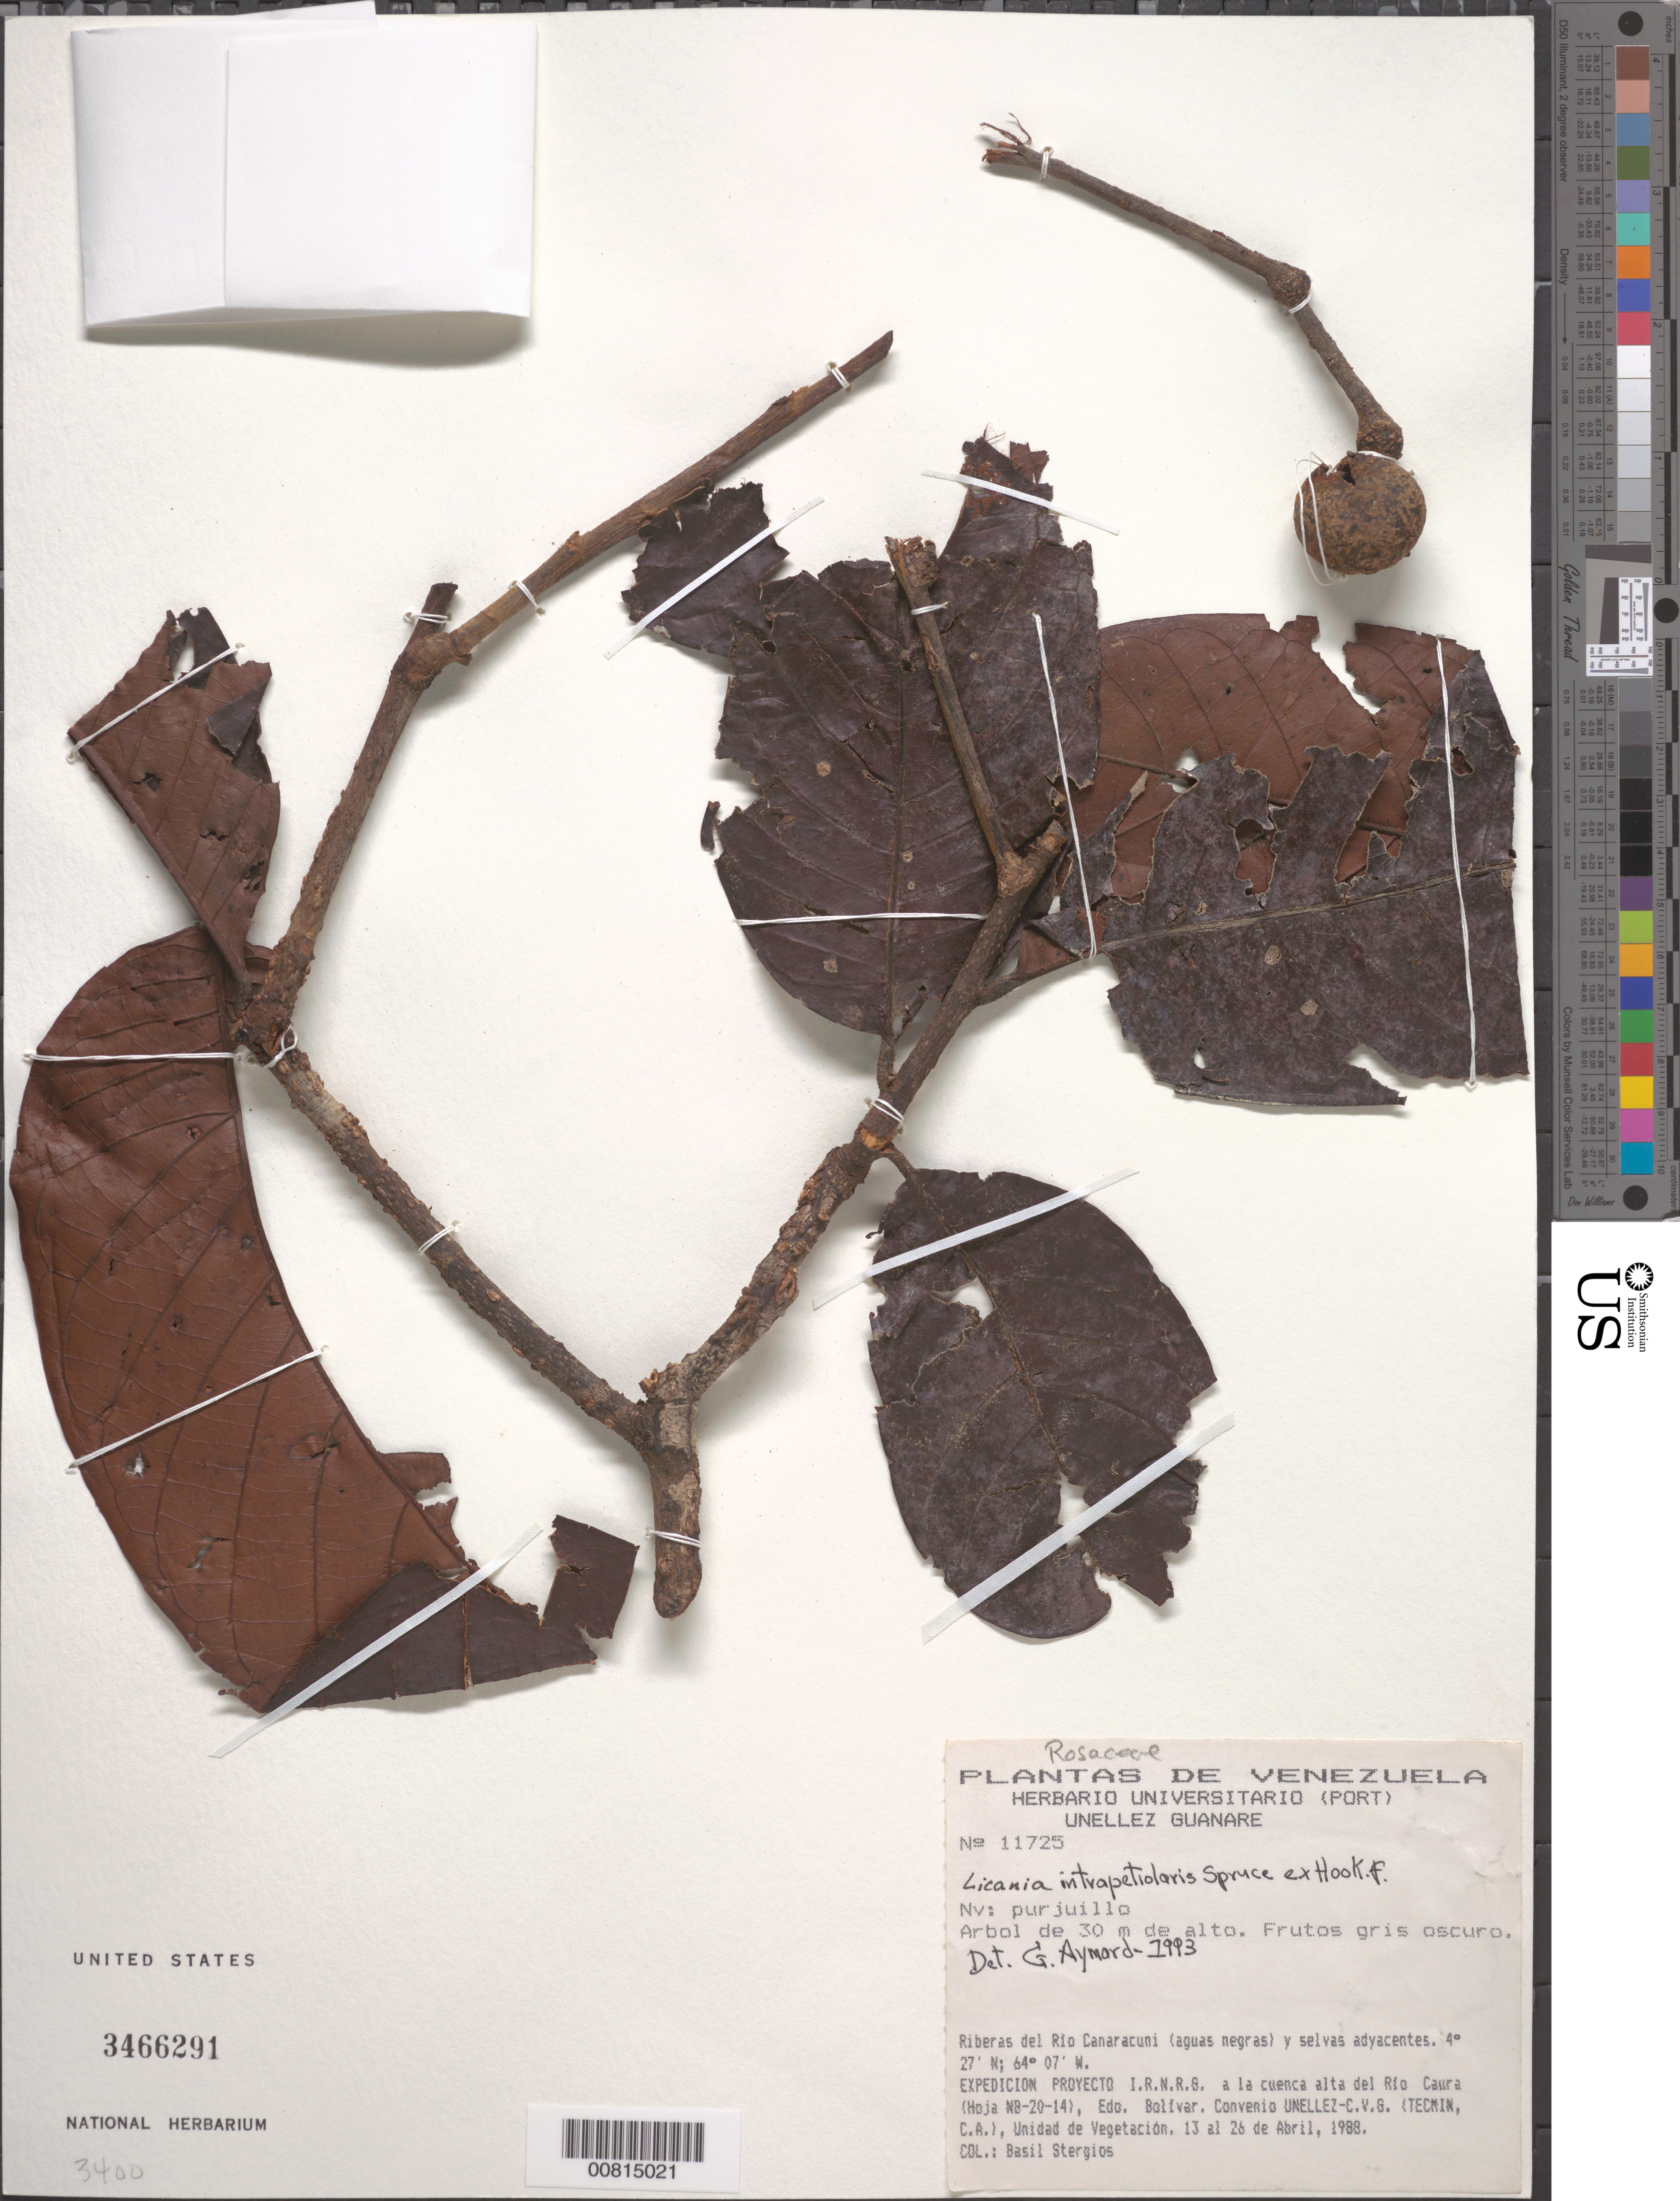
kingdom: Plantae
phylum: Tracheophyta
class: Magnoliopsida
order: Malpighiales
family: Chrysobalanaceae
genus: Hymenopus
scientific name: Hymenopus intrapetiolaris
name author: (Spreng. ex Hook. f.) Sothers & Prance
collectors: B. G. Stergios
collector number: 11725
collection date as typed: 13-Apr-88 to 26-Apr-88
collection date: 1988-04-13/1988-04-26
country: Venezuela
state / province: Bolívar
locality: Río Canaracuni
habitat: Riberas del río (aguas negras) y selvas adyacentes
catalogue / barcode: US 3466291